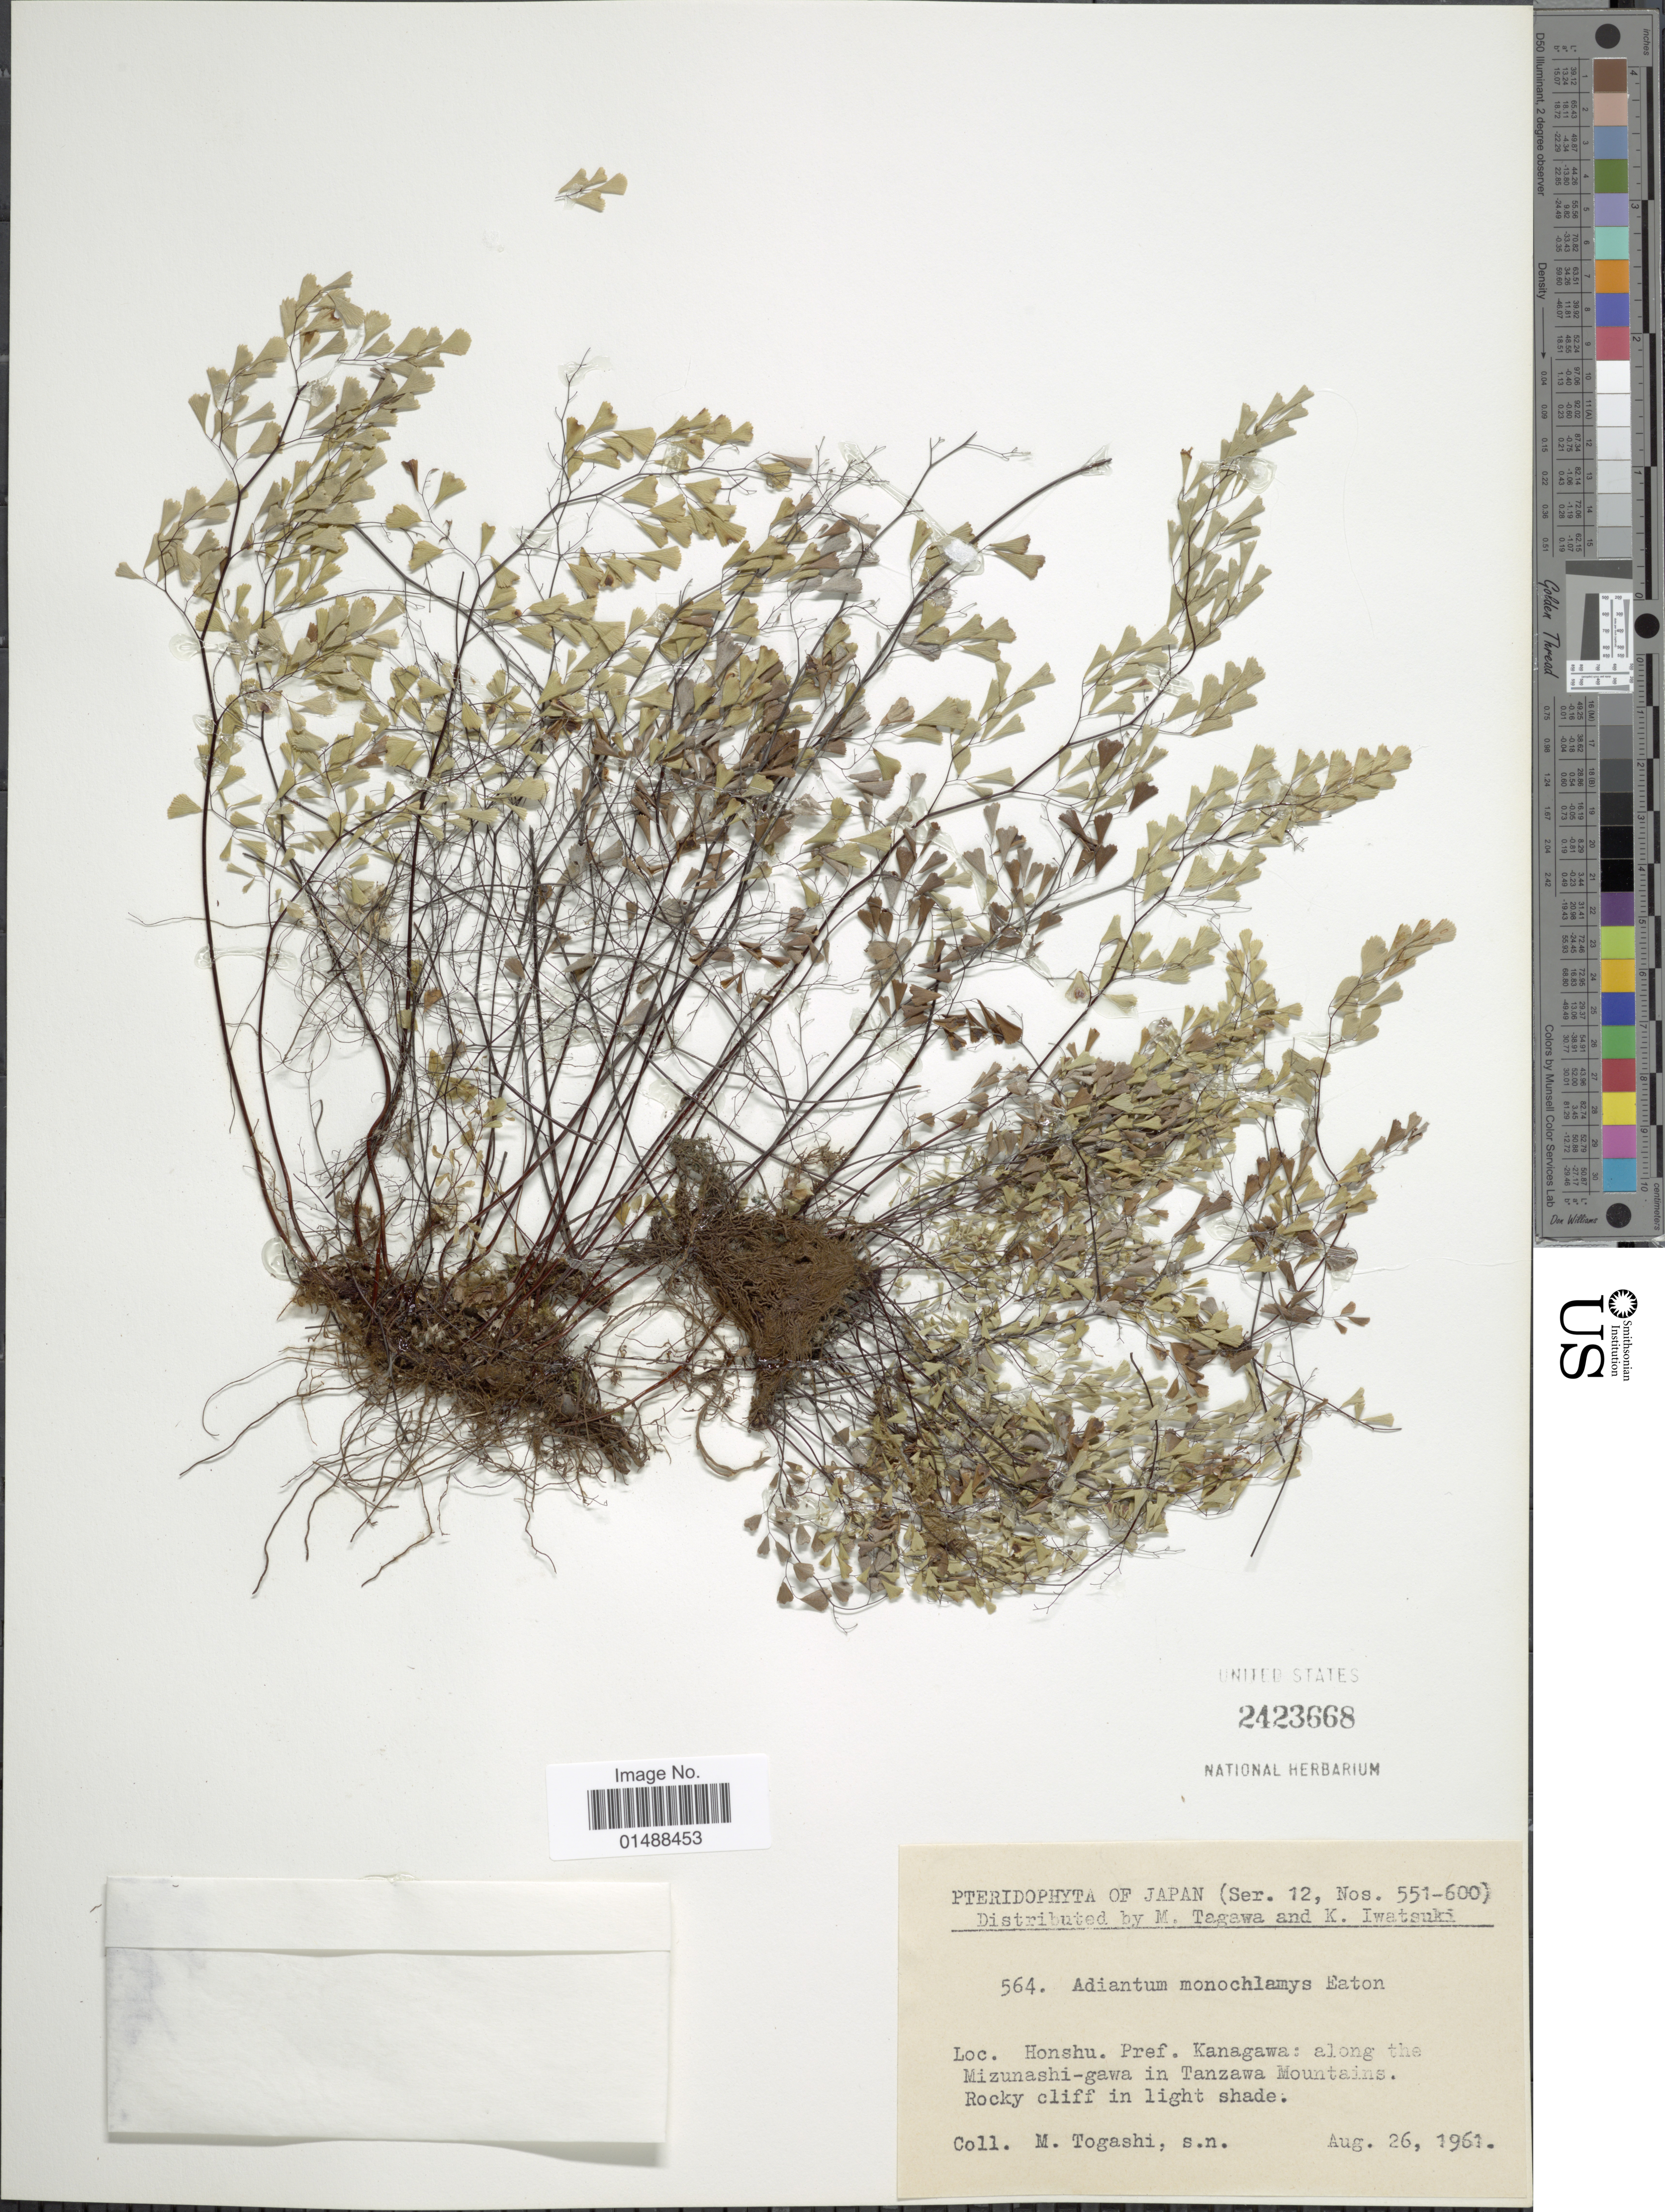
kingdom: Plantae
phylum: Tracheophyta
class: Polypodiopsida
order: Polypodiales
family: Pteridaceae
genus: Adiantum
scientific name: Adiantum monochlamys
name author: D.C. Eaton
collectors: M. Togashi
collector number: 564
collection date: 1961-08-26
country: Japan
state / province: Kanagawa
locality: Japan, Loc. Honshu, Pref. Kanagawa: along the Mizunashi-gwa in Tanzawa Mountains.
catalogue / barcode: US 2423668